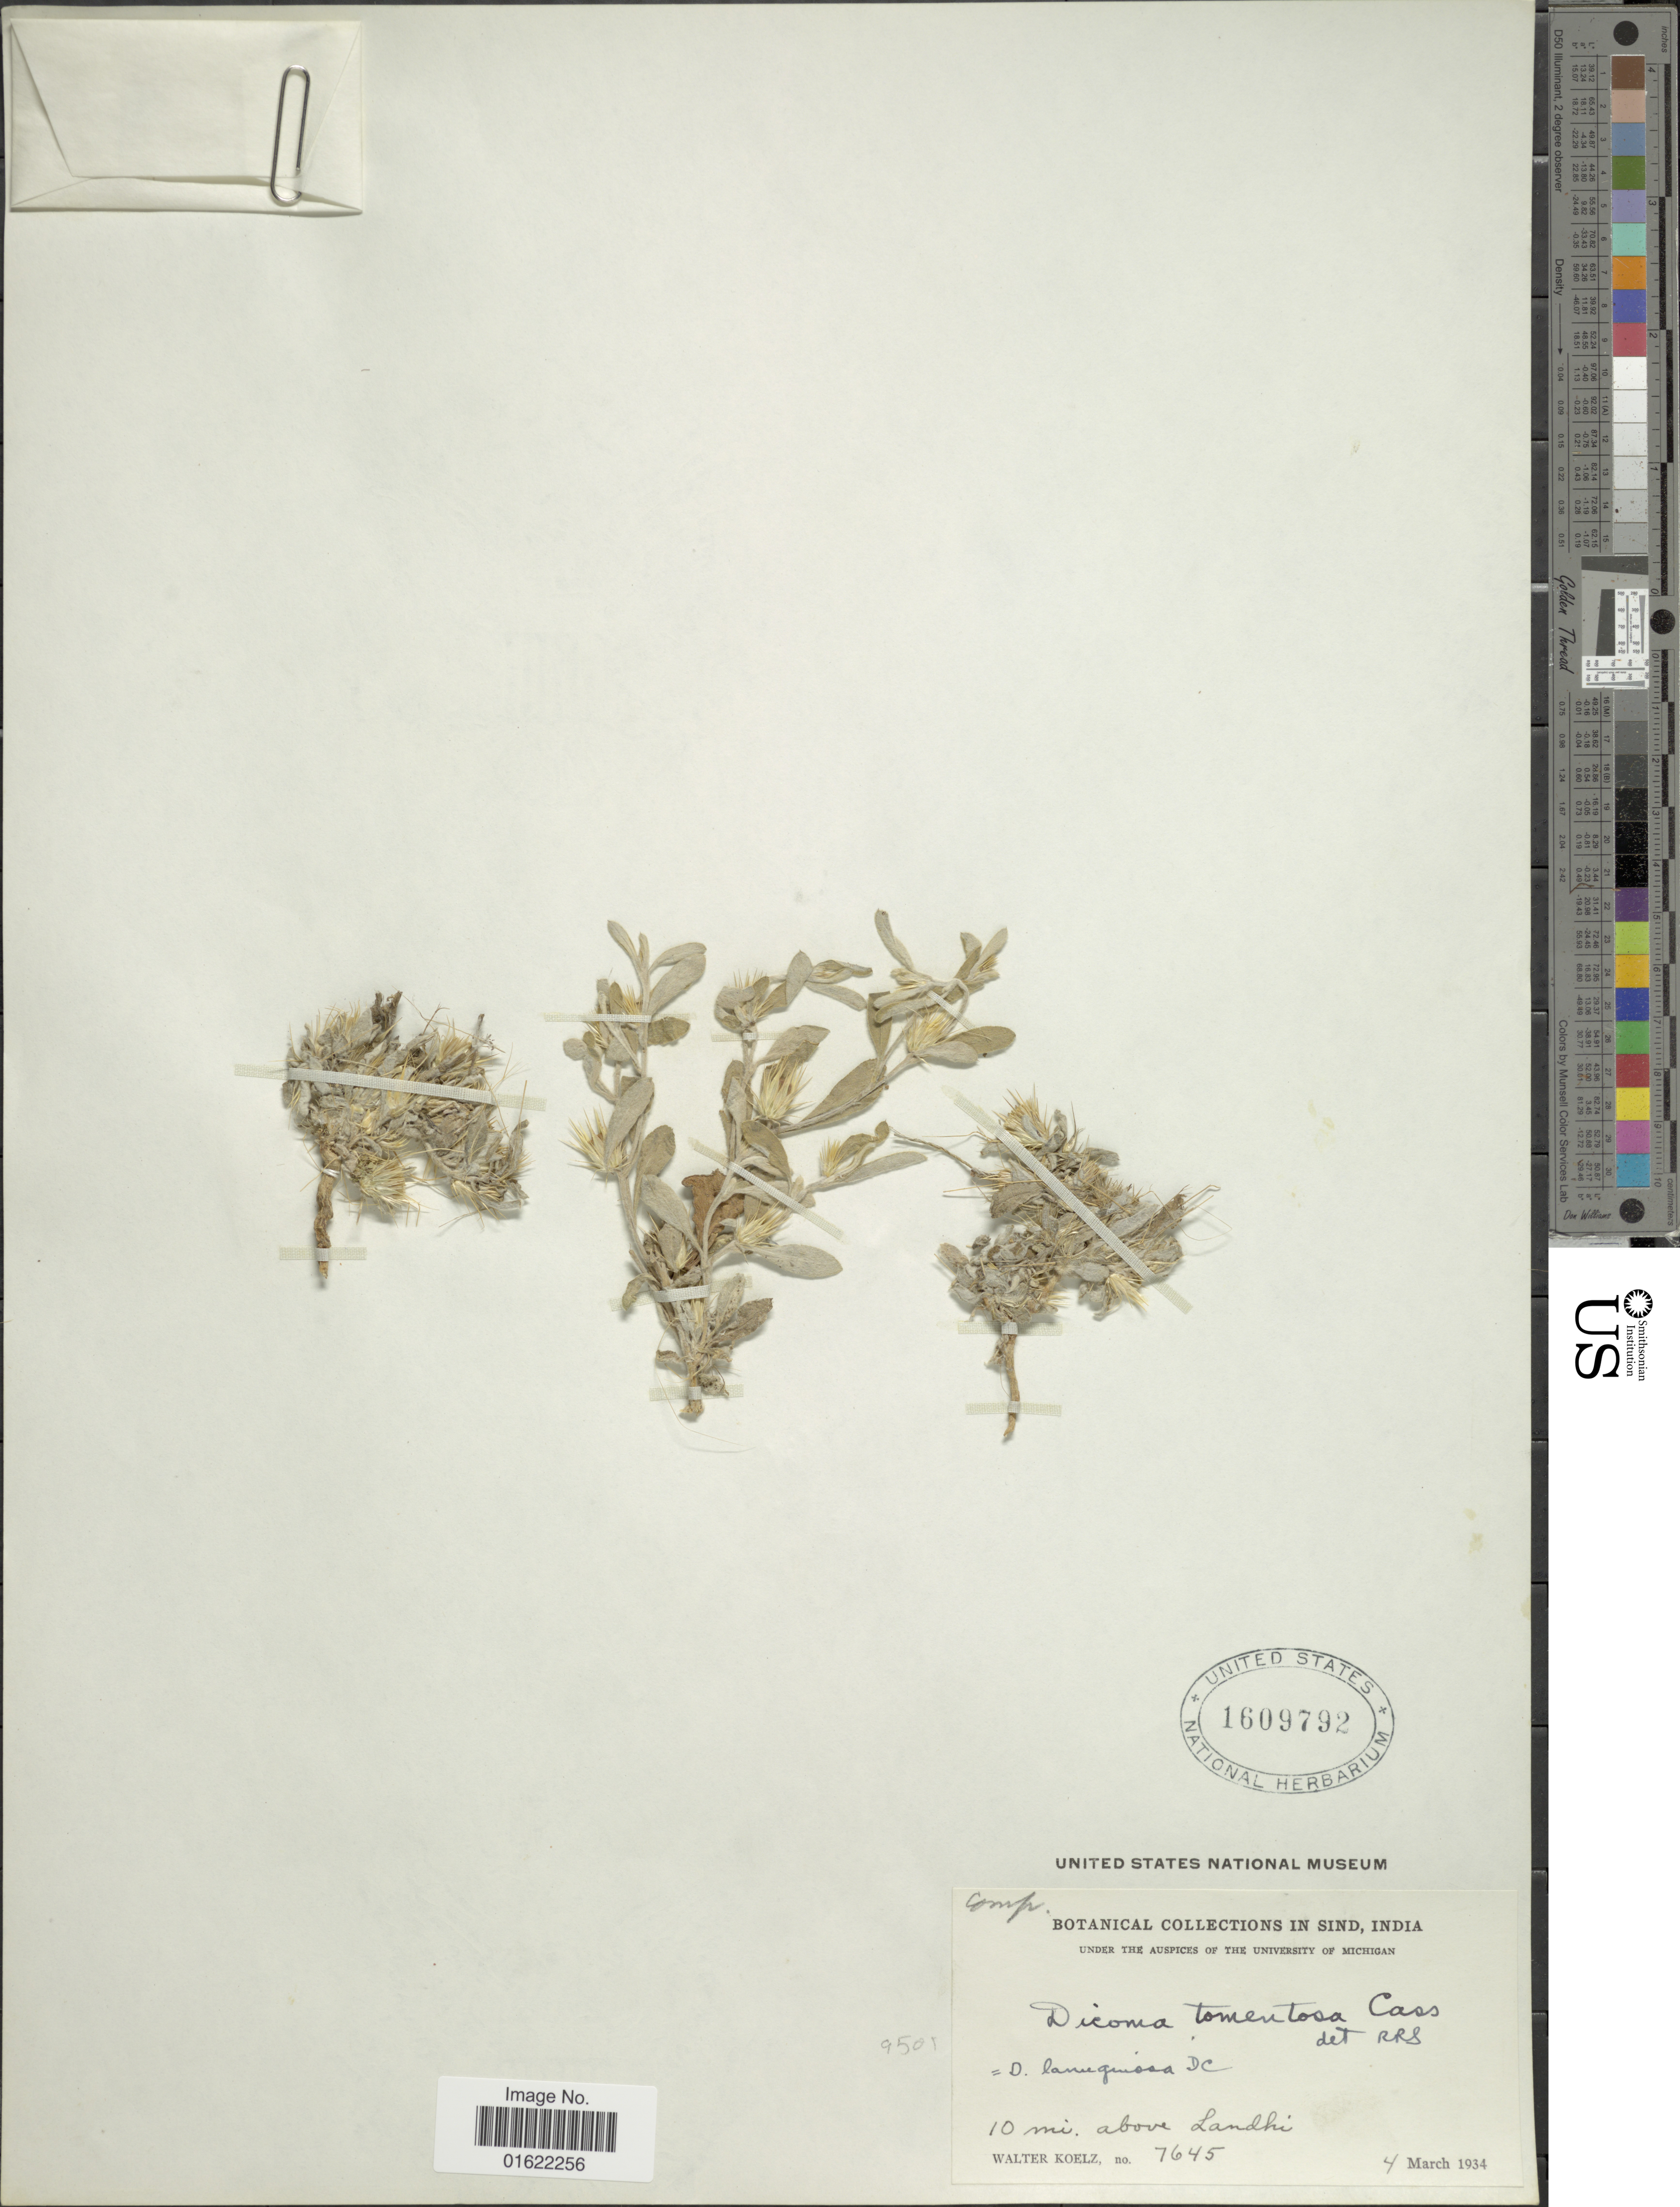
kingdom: Plantae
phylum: Tracheophyta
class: Magnoliopsida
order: Asterales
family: Asteraceae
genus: Dicoma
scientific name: Dicoma tomentosa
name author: Cass.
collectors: W. N. Koelz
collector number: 7645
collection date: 1934-03-04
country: India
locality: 10 mi. above Landhi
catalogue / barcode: US 1609792